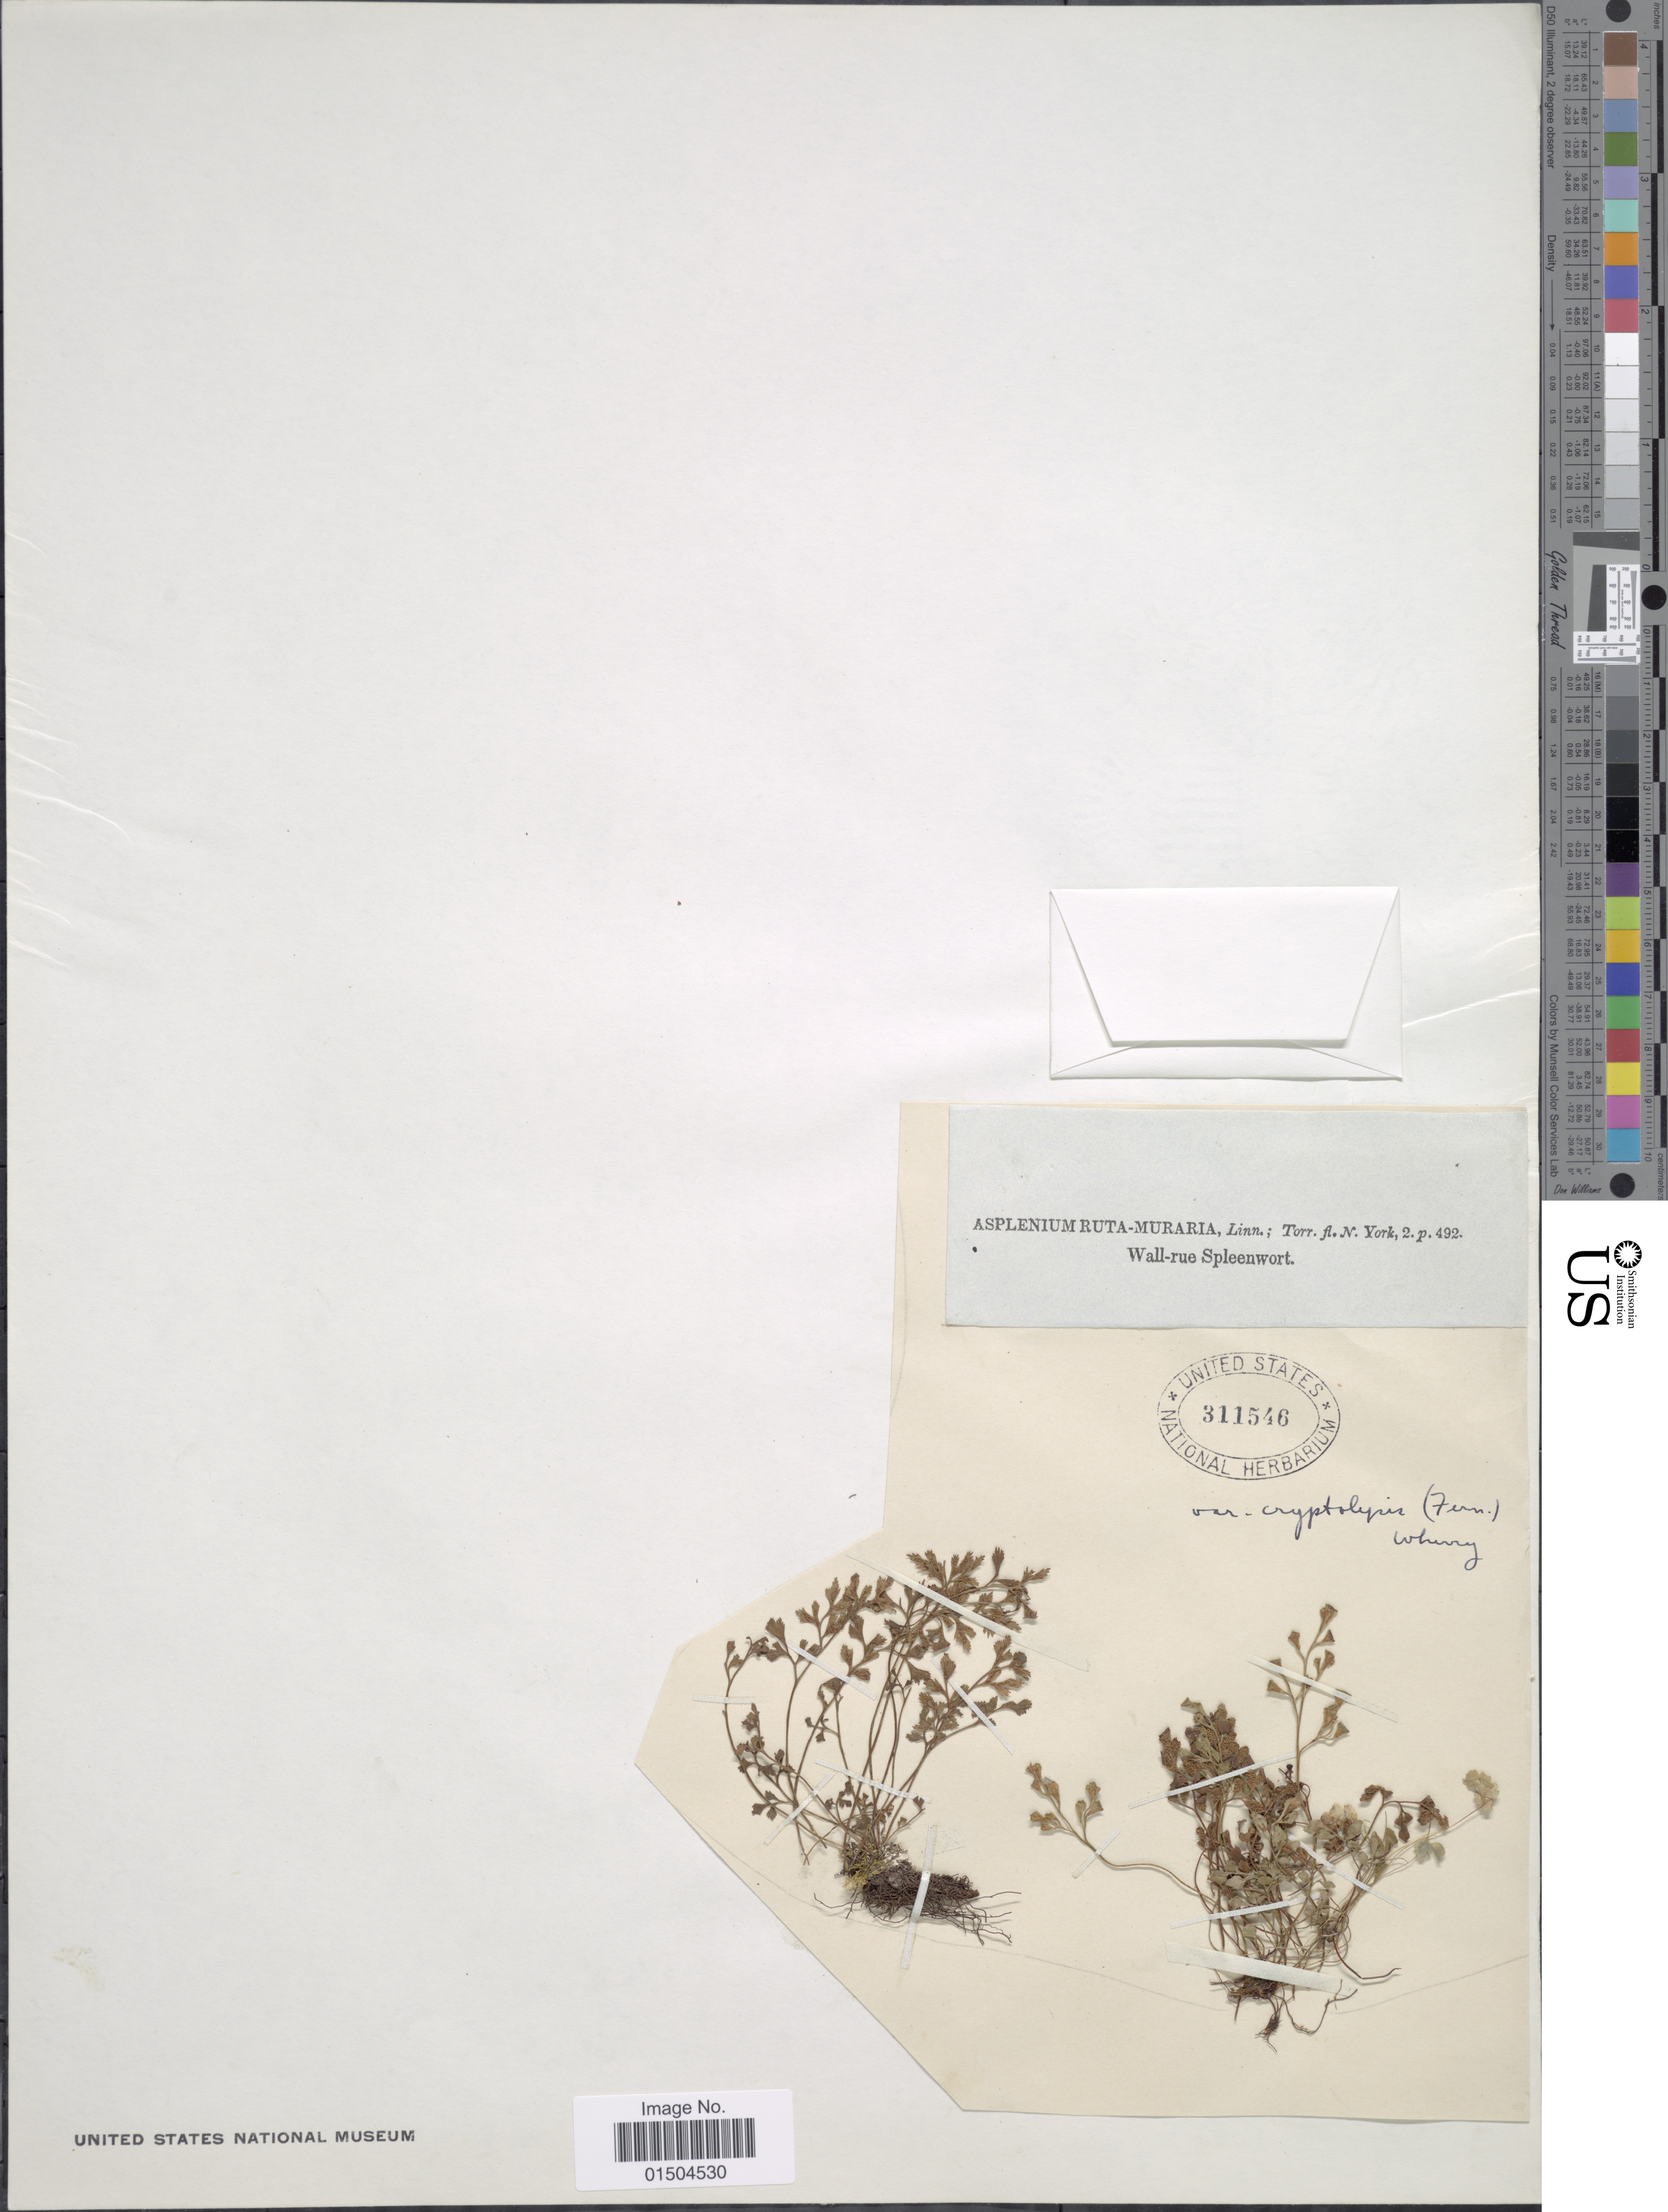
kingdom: Plantae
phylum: Tracheophyta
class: Polypodiopsida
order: Polypodiales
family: Aspleniaceae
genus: Asplenium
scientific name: Asplenium ruta-muraria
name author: L.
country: United Kingdom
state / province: England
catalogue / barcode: US 311546